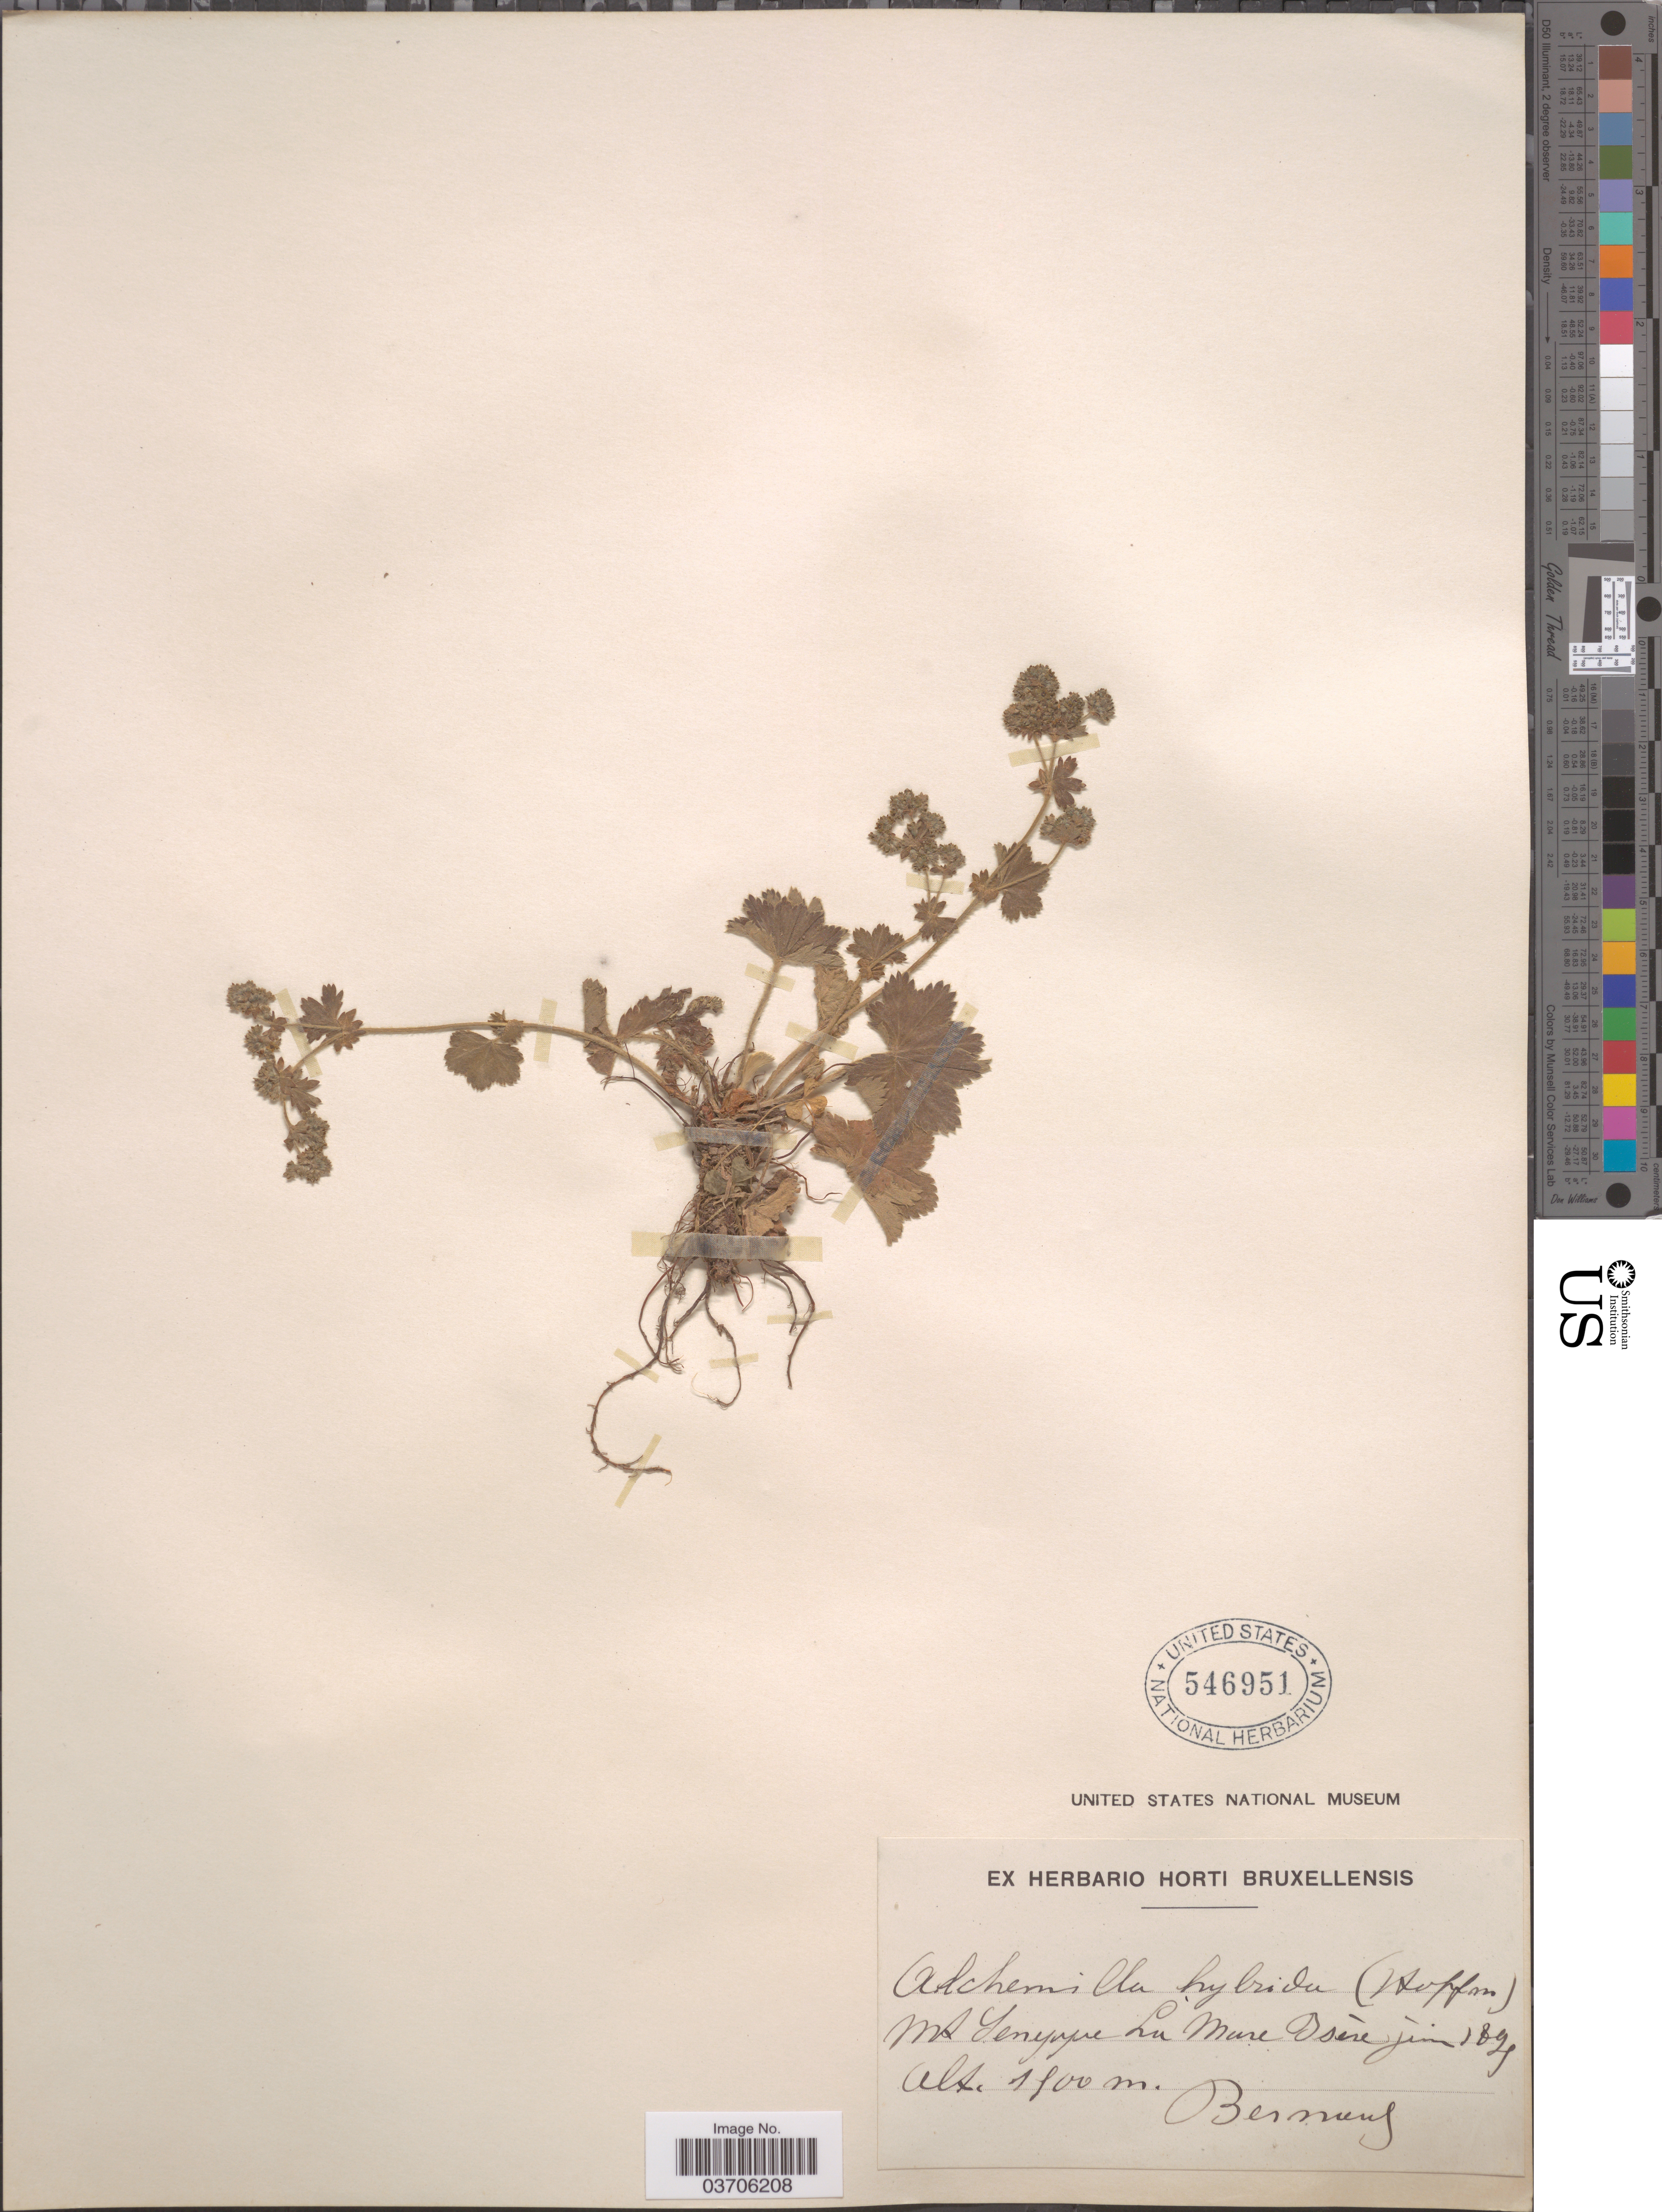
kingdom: Plantae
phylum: Tracheophyta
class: Magnoliopsida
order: Rosales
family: Rosaceae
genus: Alchemilla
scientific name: Alchemilla hybrida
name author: (L.) L.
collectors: Bernung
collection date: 1821-06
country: France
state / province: Auvergne-Rhône-Alpes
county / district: Isère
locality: Mt Senepy La Mure Isére.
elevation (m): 1700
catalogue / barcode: US 546951